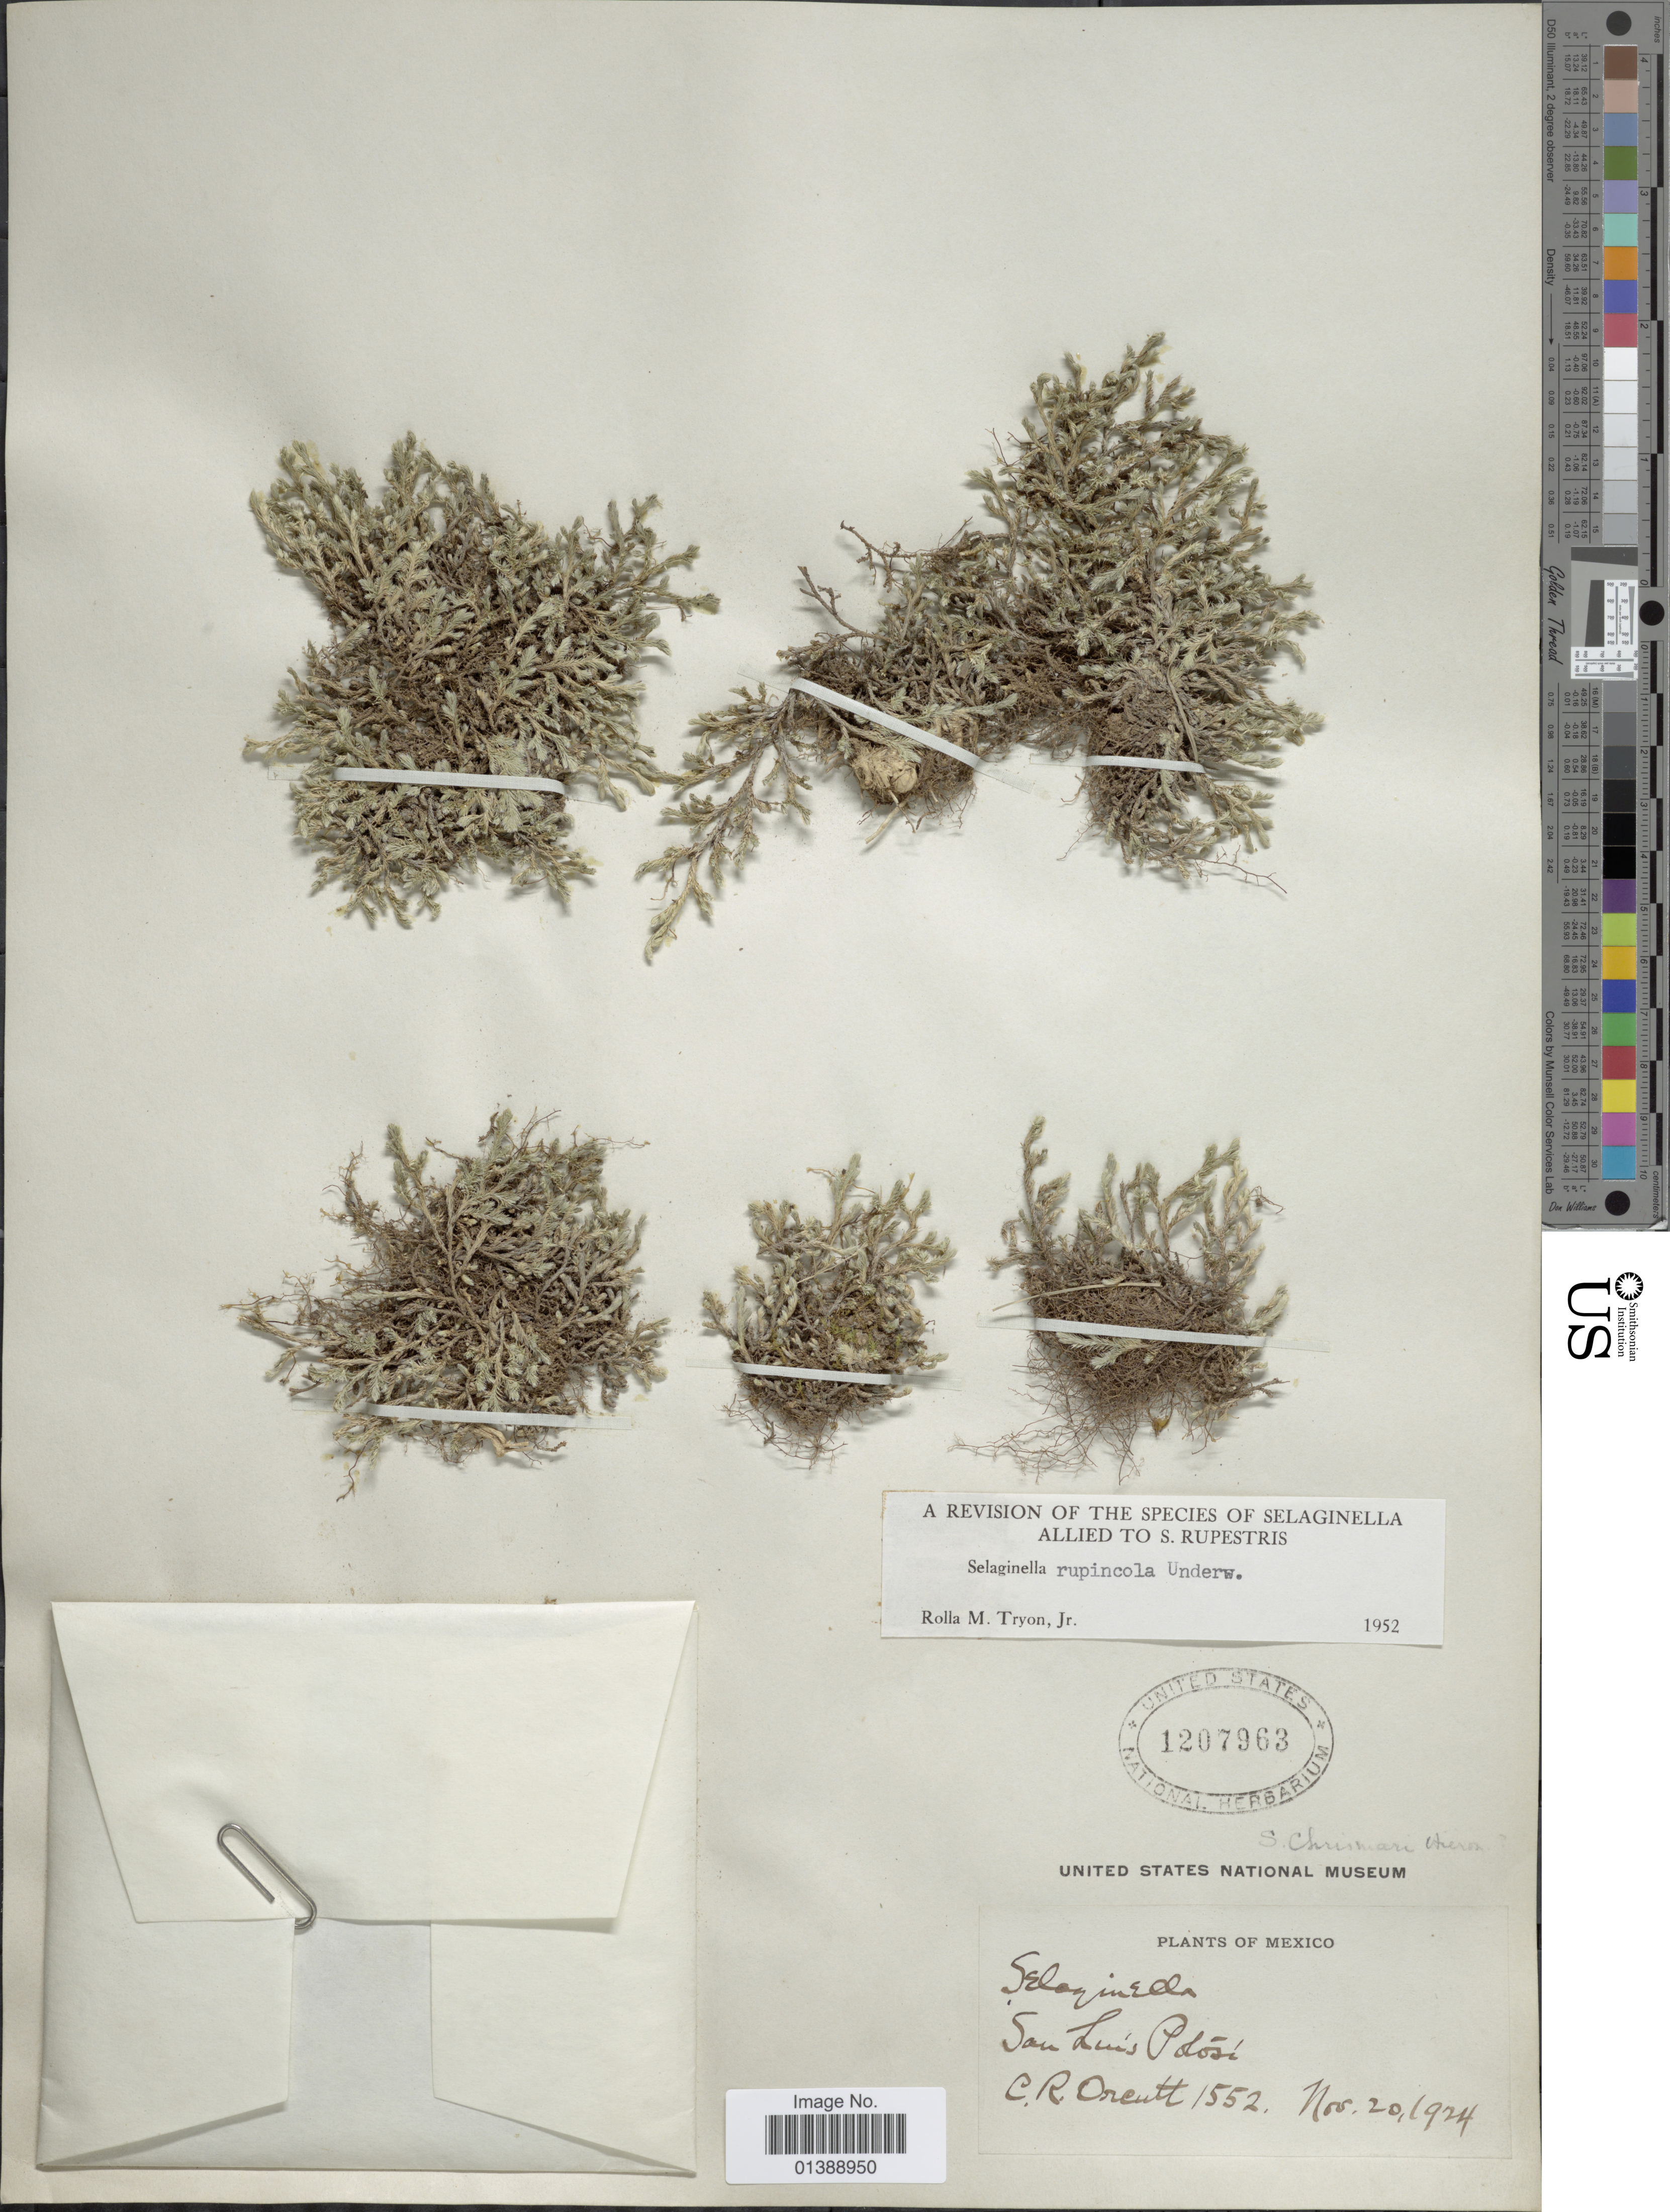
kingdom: Plantae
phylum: Tracheophyta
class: Lycopodiopsida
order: Selaginellales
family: Selaginellaceae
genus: Selaginella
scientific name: Selaginella rupincola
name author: Underw.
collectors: C. R. Orcutt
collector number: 1552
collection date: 1924-11-20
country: Mexico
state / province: San Luis Potosí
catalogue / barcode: US 1207963